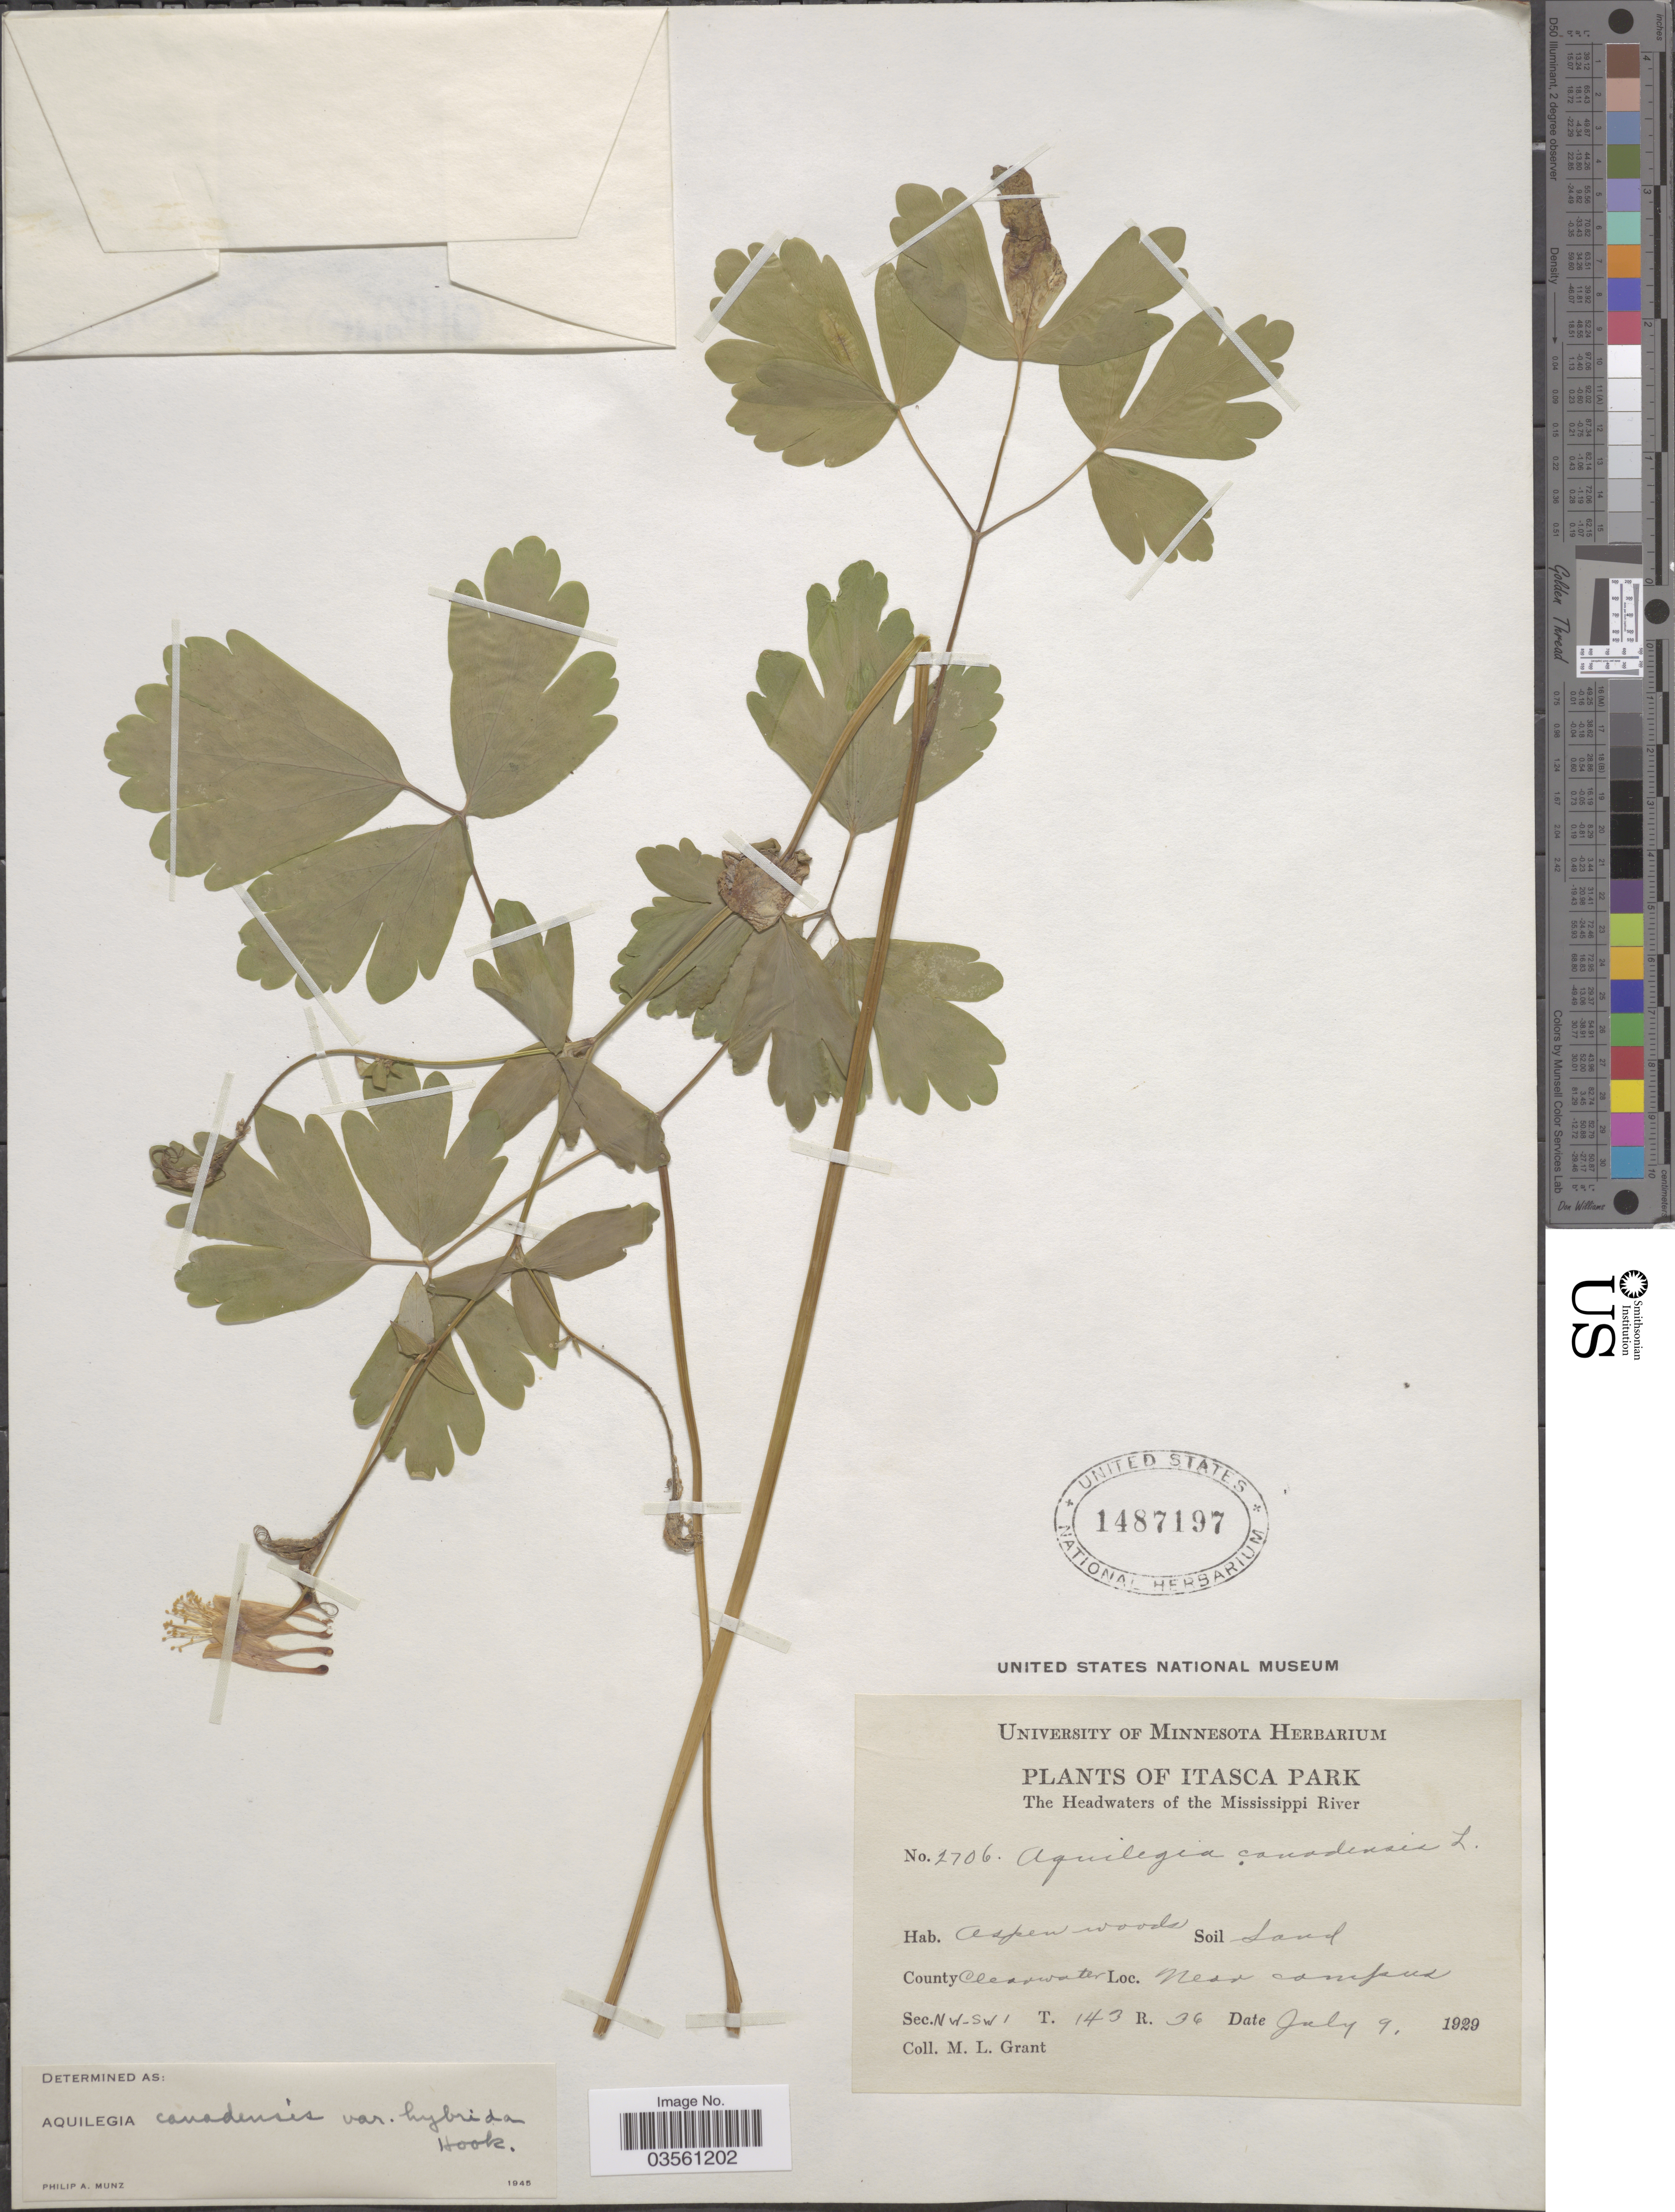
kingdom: Plantae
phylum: Tracheophyta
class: Magnoliopsida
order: Ranunculales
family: Ranunculaceae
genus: Aquilegia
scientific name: Aquilegia canadensis var. hybrida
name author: Hook.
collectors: M. L. Grant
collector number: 2706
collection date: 1929-07-09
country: United States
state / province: Minnesota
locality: Itasca Park. The Headwaters of the Mississippi River. County Clearwater. Near campus. Sec.NW-SW1 T. 143 R. 36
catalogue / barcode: US 1487197